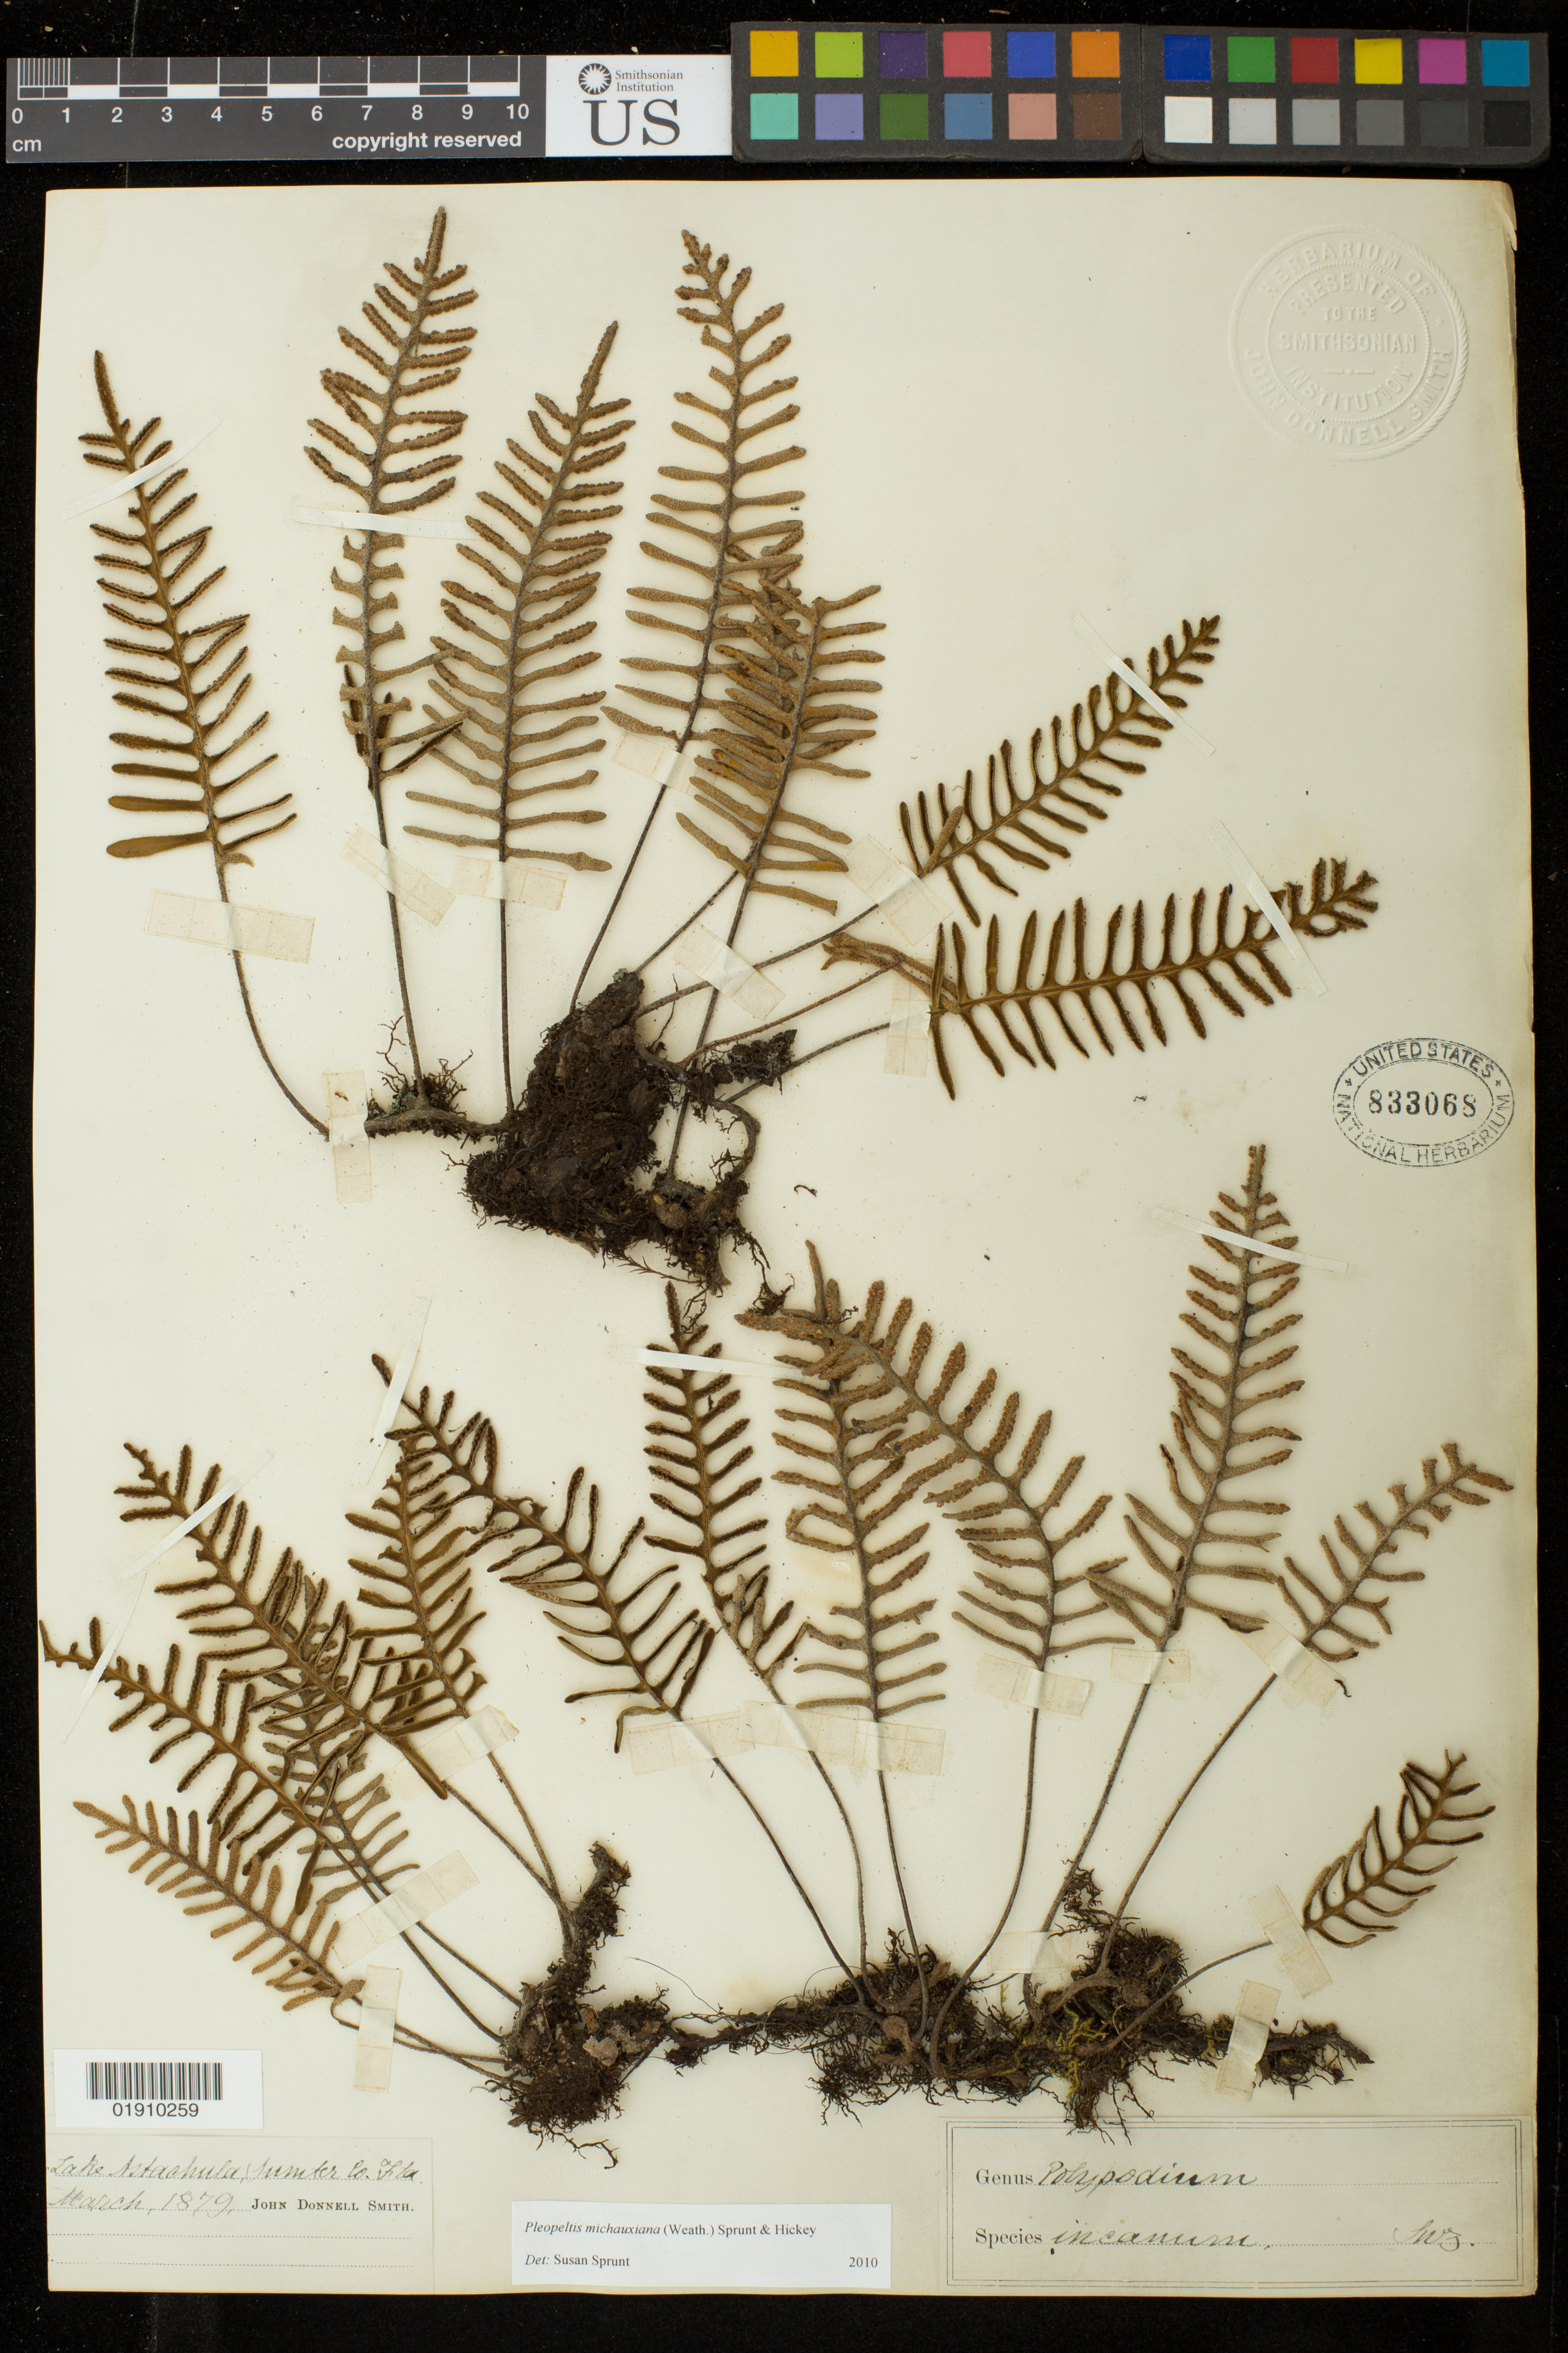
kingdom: Plantae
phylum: Tracheophyta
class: Polypodiopsida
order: Polypodiales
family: Polypodiaceae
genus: Pleopeltis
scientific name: Pleopeltis michauxiana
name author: (Weath.) Hickey & Sprunt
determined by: Sprunt, S. V.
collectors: J. Donnell Smith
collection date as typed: March 1879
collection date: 1879-03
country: United States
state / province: Florida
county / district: Sumter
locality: lake astatula, Sumter Co. Fla.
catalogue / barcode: US 833068